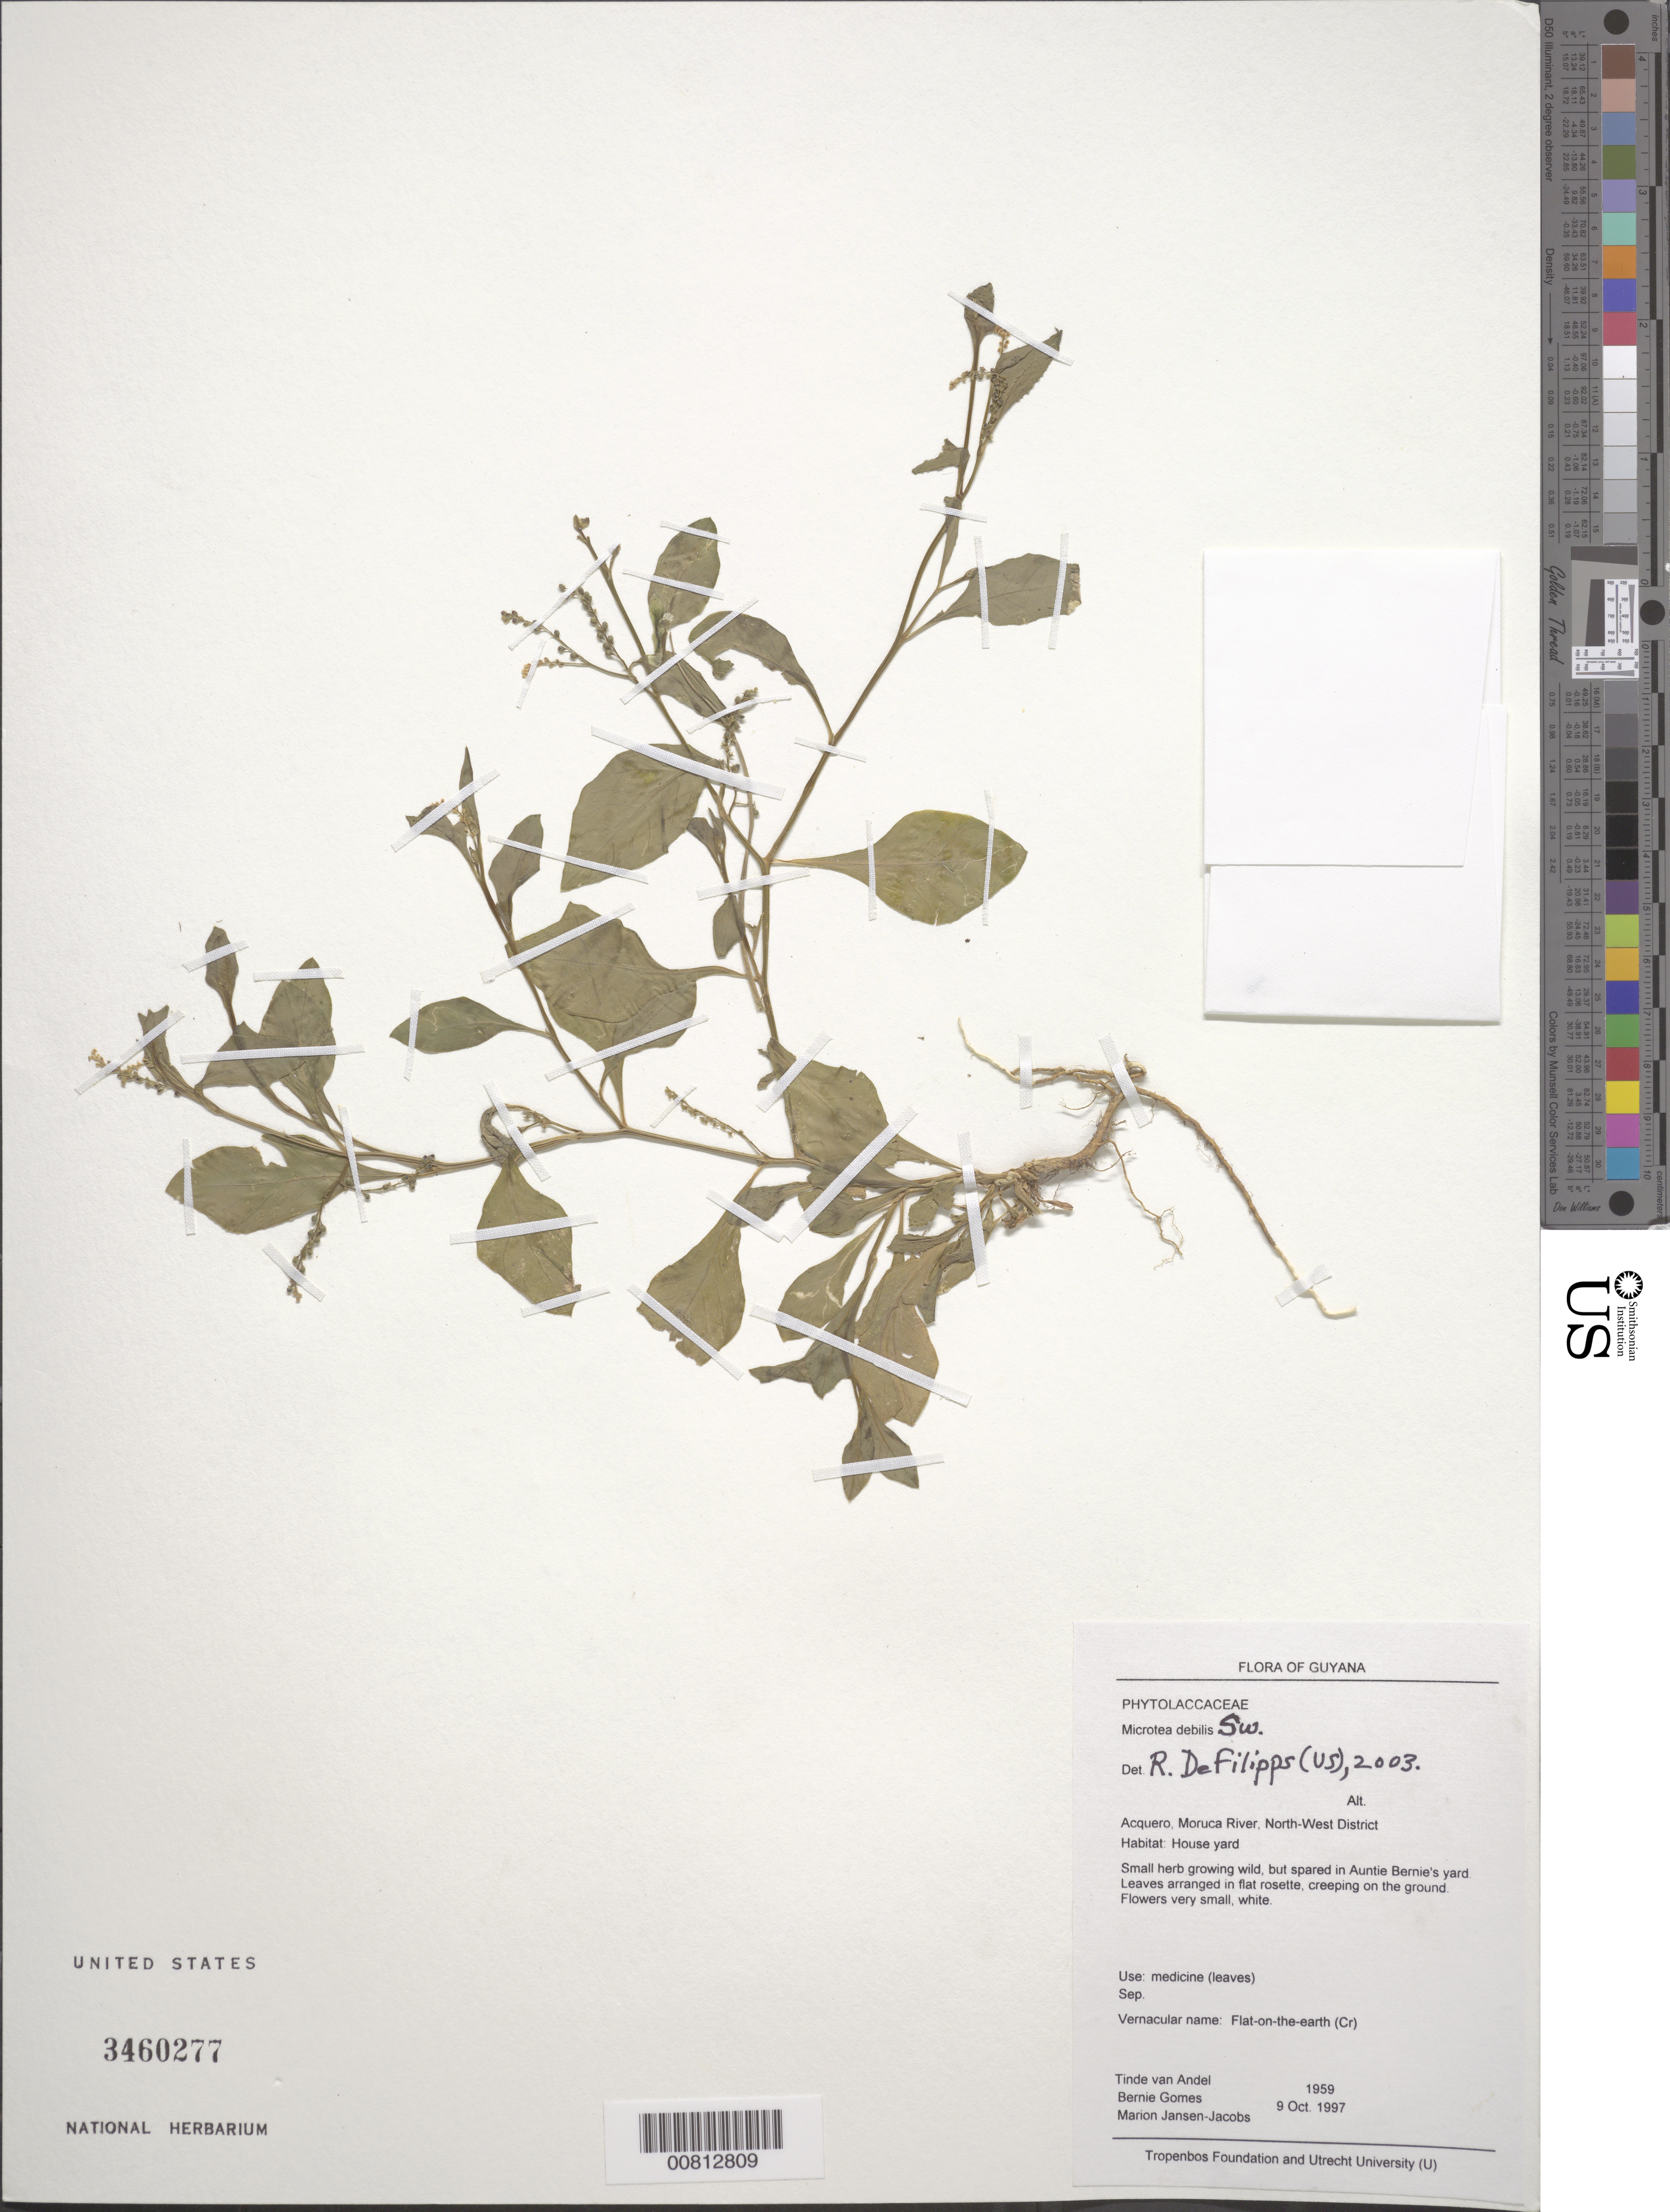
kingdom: Plantae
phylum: Tracheophyta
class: Magnoliopsida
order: Caryophyllales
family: Microteaceae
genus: Microtea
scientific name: Microtea debilis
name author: Sw.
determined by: DeFilipps, R. A.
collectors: T. R. van Andel, M. J. Jansen-Jacobs & B. Gomes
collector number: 1959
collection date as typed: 9-Oct-97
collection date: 1997-10-09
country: Guyana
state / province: Barima-Waini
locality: Acquero savanna, Moruca R., NW Dist.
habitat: House yard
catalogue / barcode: US 3460277